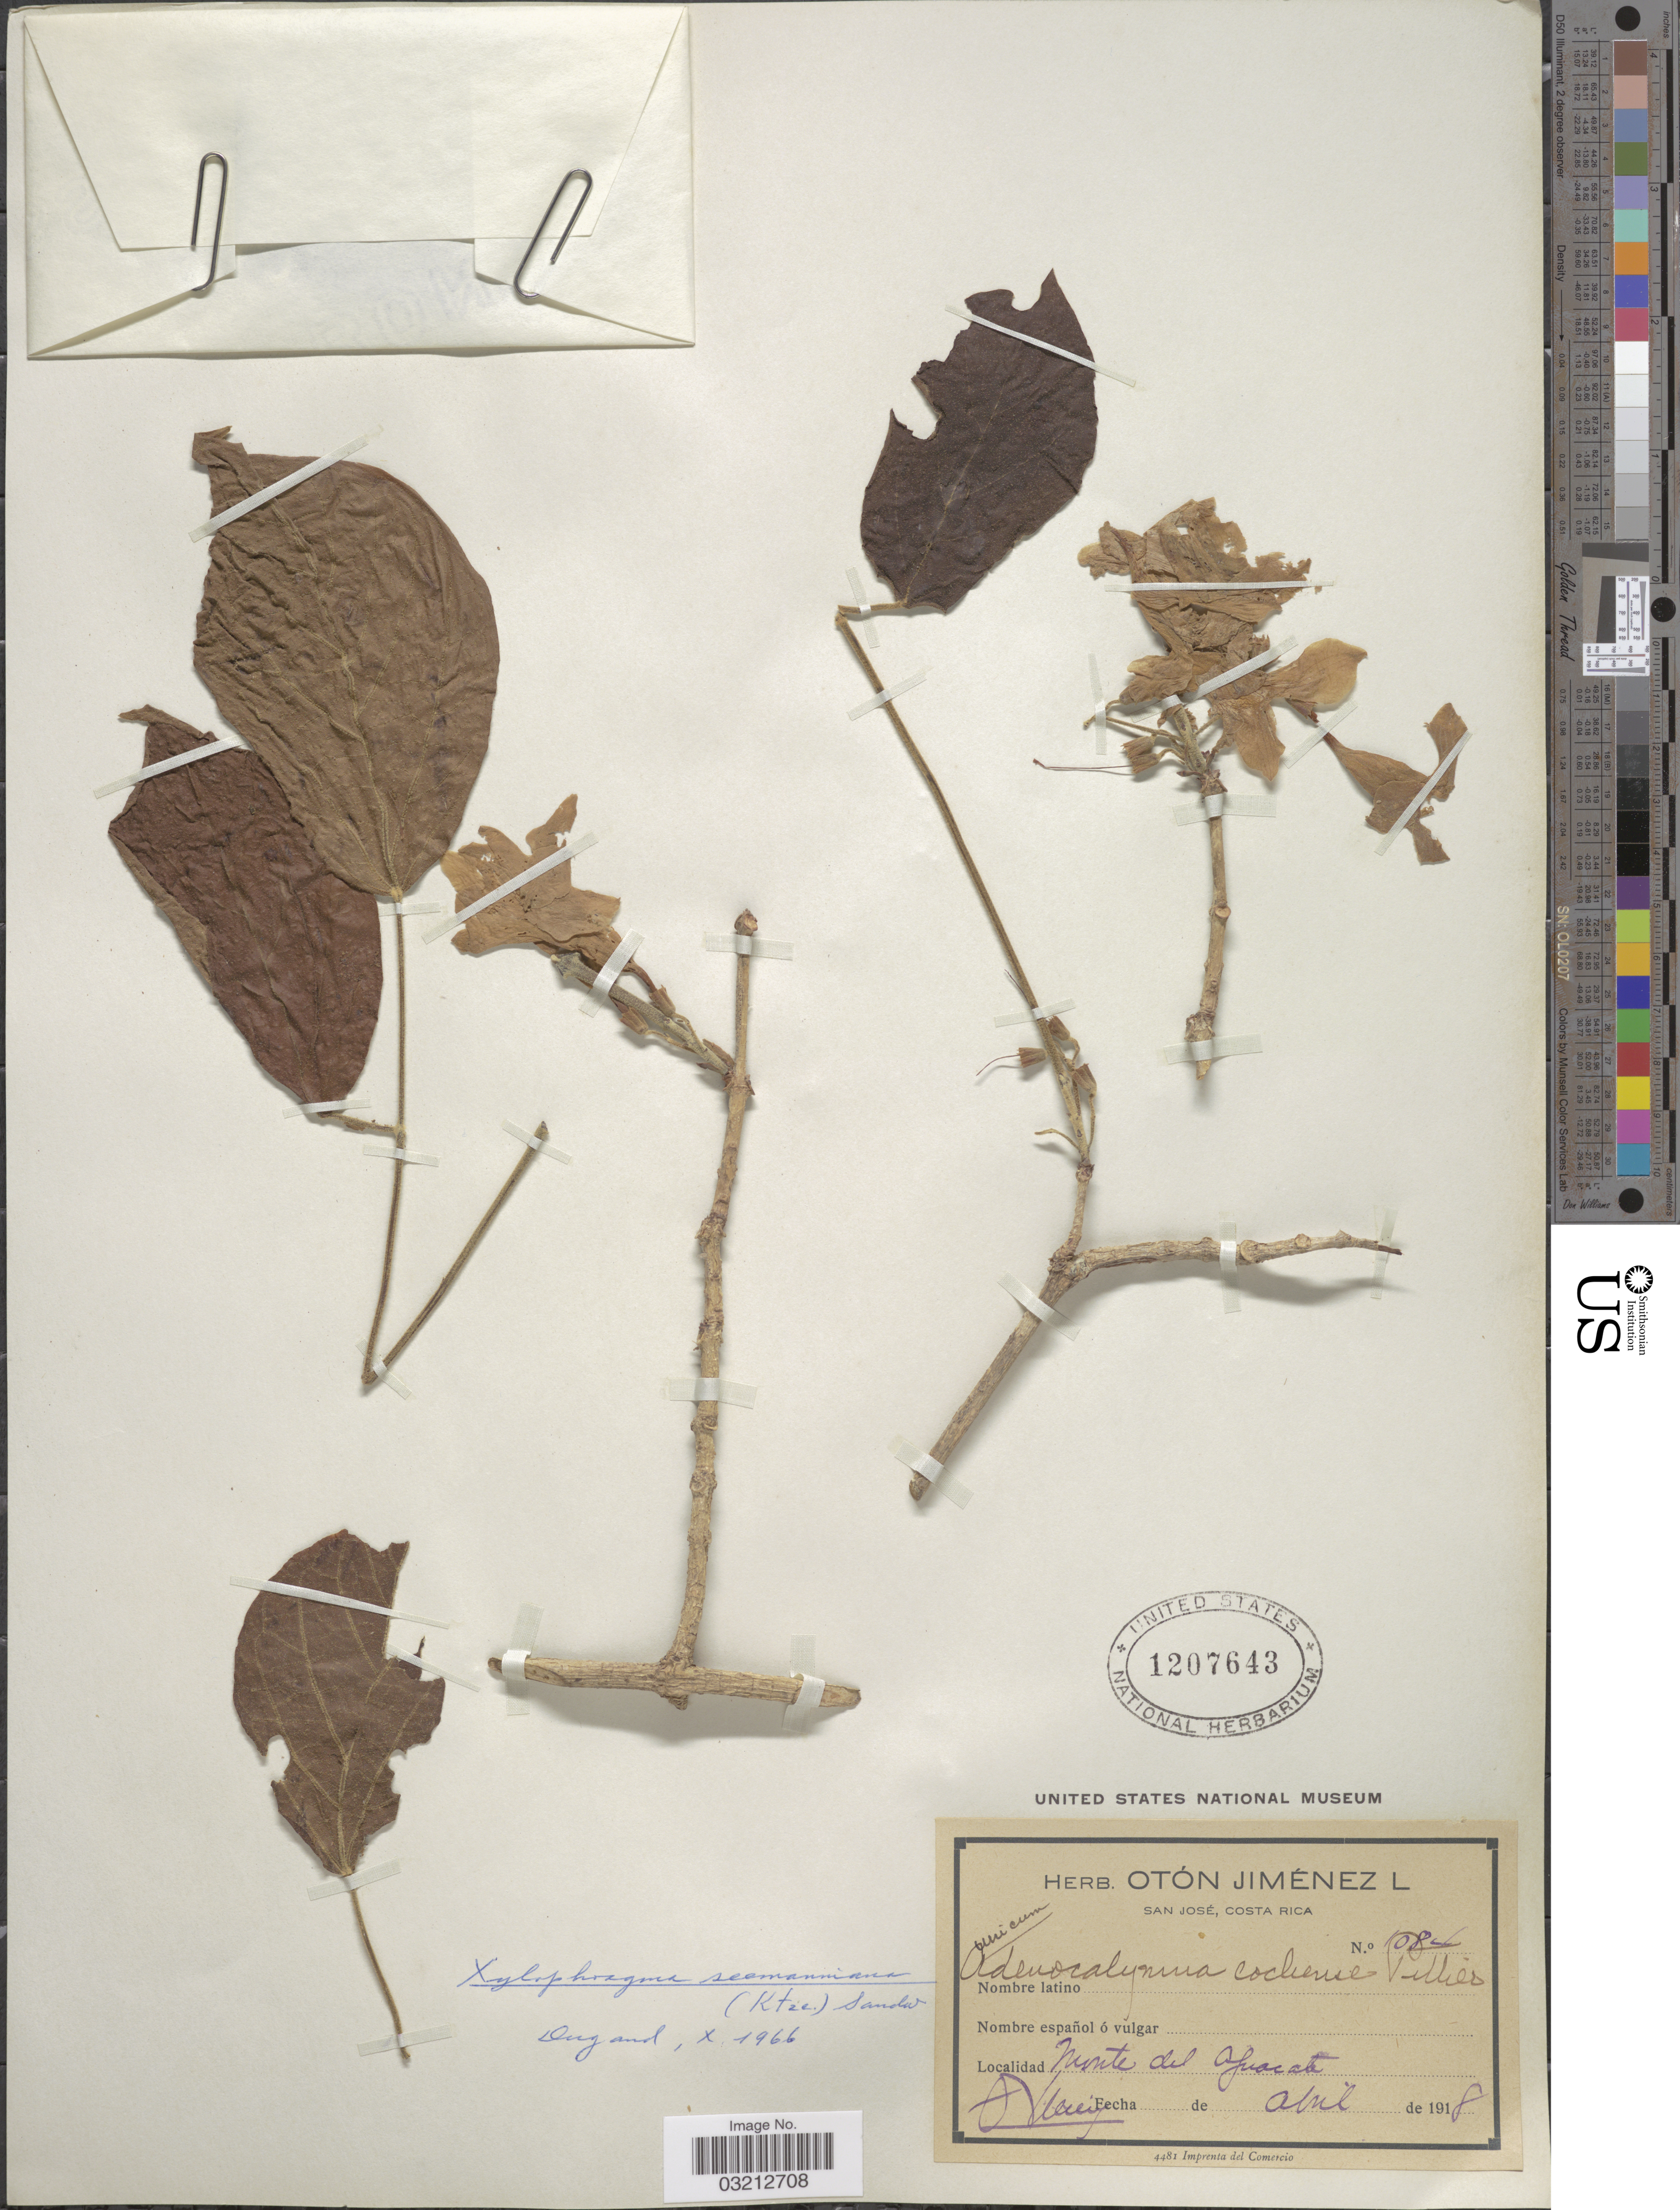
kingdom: Plantae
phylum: Tracheophyta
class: Magnoliopsida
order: Lamiales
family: Bignoniaceae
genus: Xylophragma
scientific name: Xylophragma seemannianum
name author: (Kuntze) Sandwith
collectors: O. Jiménez L.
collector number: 1084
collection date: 1918-04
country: Costa Rica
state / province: Alajuela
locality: Monte del Aguacate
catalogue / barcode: US 1207643